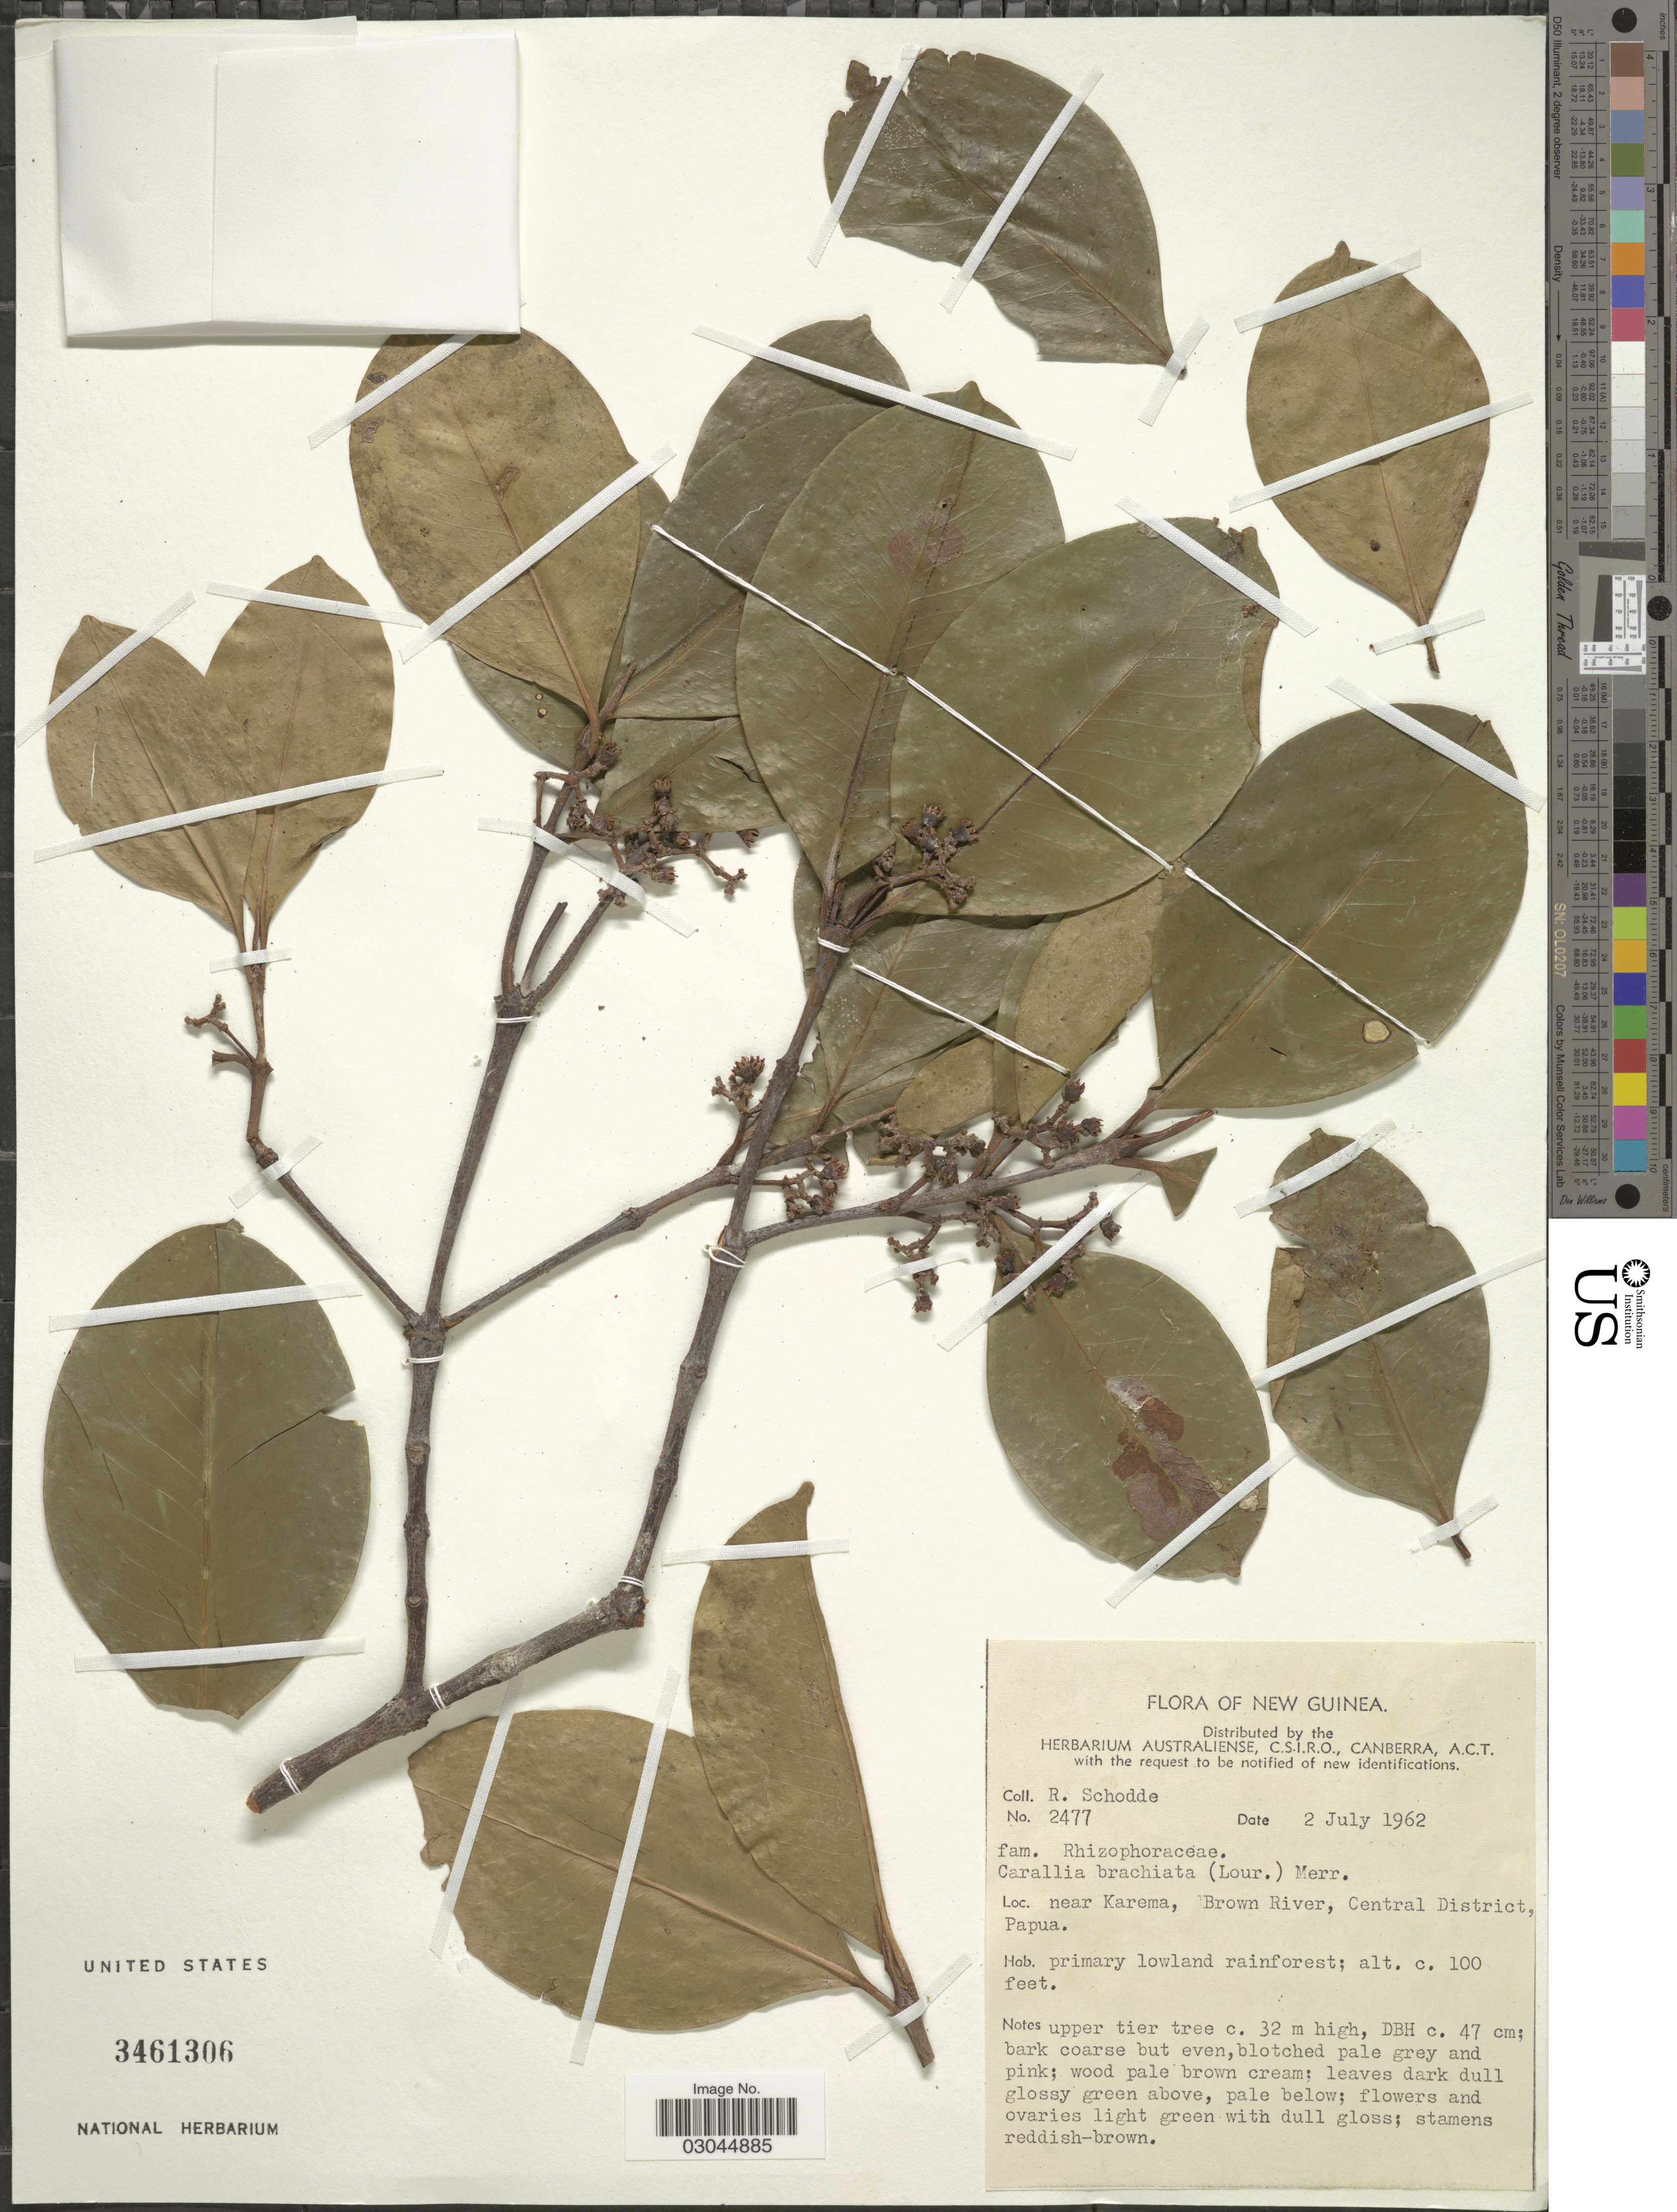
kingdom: Plantae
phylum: Tracheophyta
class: Magnoliopsida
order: Malpighiales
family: Rhizophoraceae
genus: Carallia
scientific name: Carallia brachiata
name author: (Lour.) Merr.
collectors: R. Schodde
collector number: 2477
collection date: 1962-07-02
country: Papua New Guinea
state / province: Central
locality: New Guinea, near Karema, Brown River, Central District, Papua.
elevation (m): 30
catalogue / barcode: US 3461306